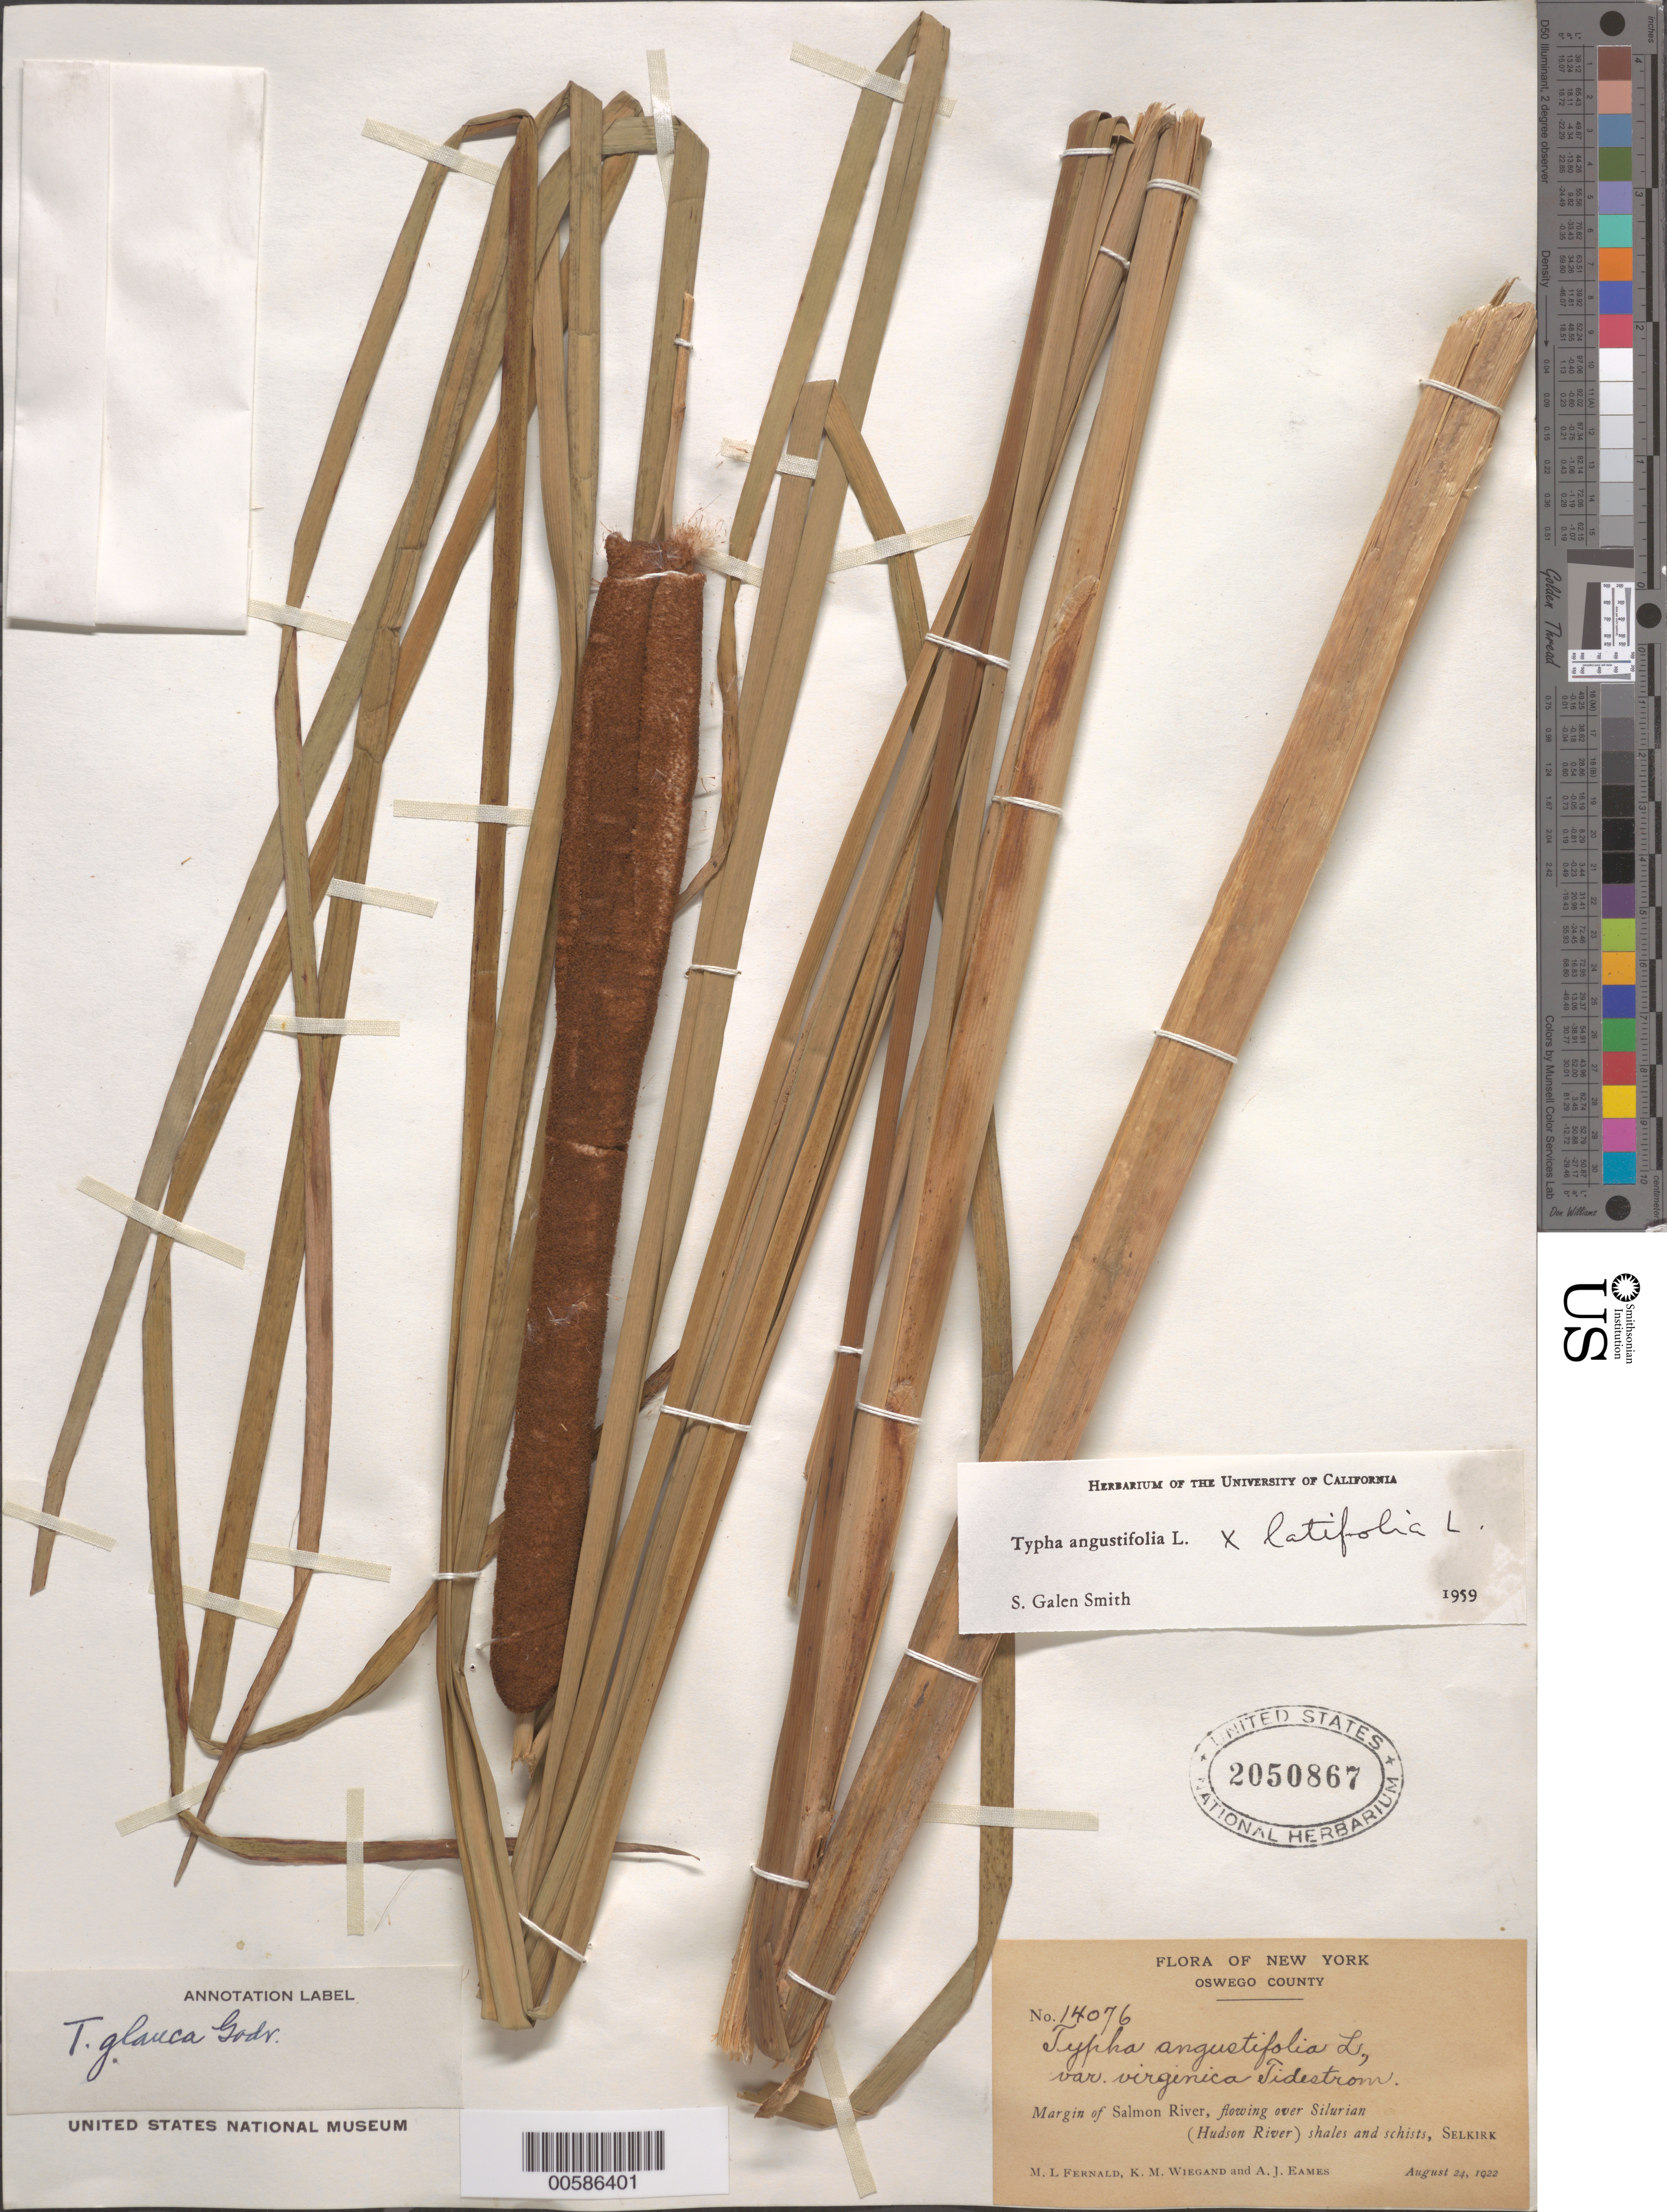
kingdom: Plantae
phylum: Tracheophyta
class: Liliopsida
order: Poales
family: Typhaceae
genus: Typha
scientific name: Typha angustifolia x T. latifolia L.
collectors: M. L. Fernald, K. M. Wiegand & A. J. Eames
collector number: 14076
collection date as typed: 24 Aug 1922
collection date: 1922-08-24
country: United States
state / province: New York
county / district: Oswego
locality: Salmon River, Hudson River, Selkirk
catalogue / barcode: US 2050867